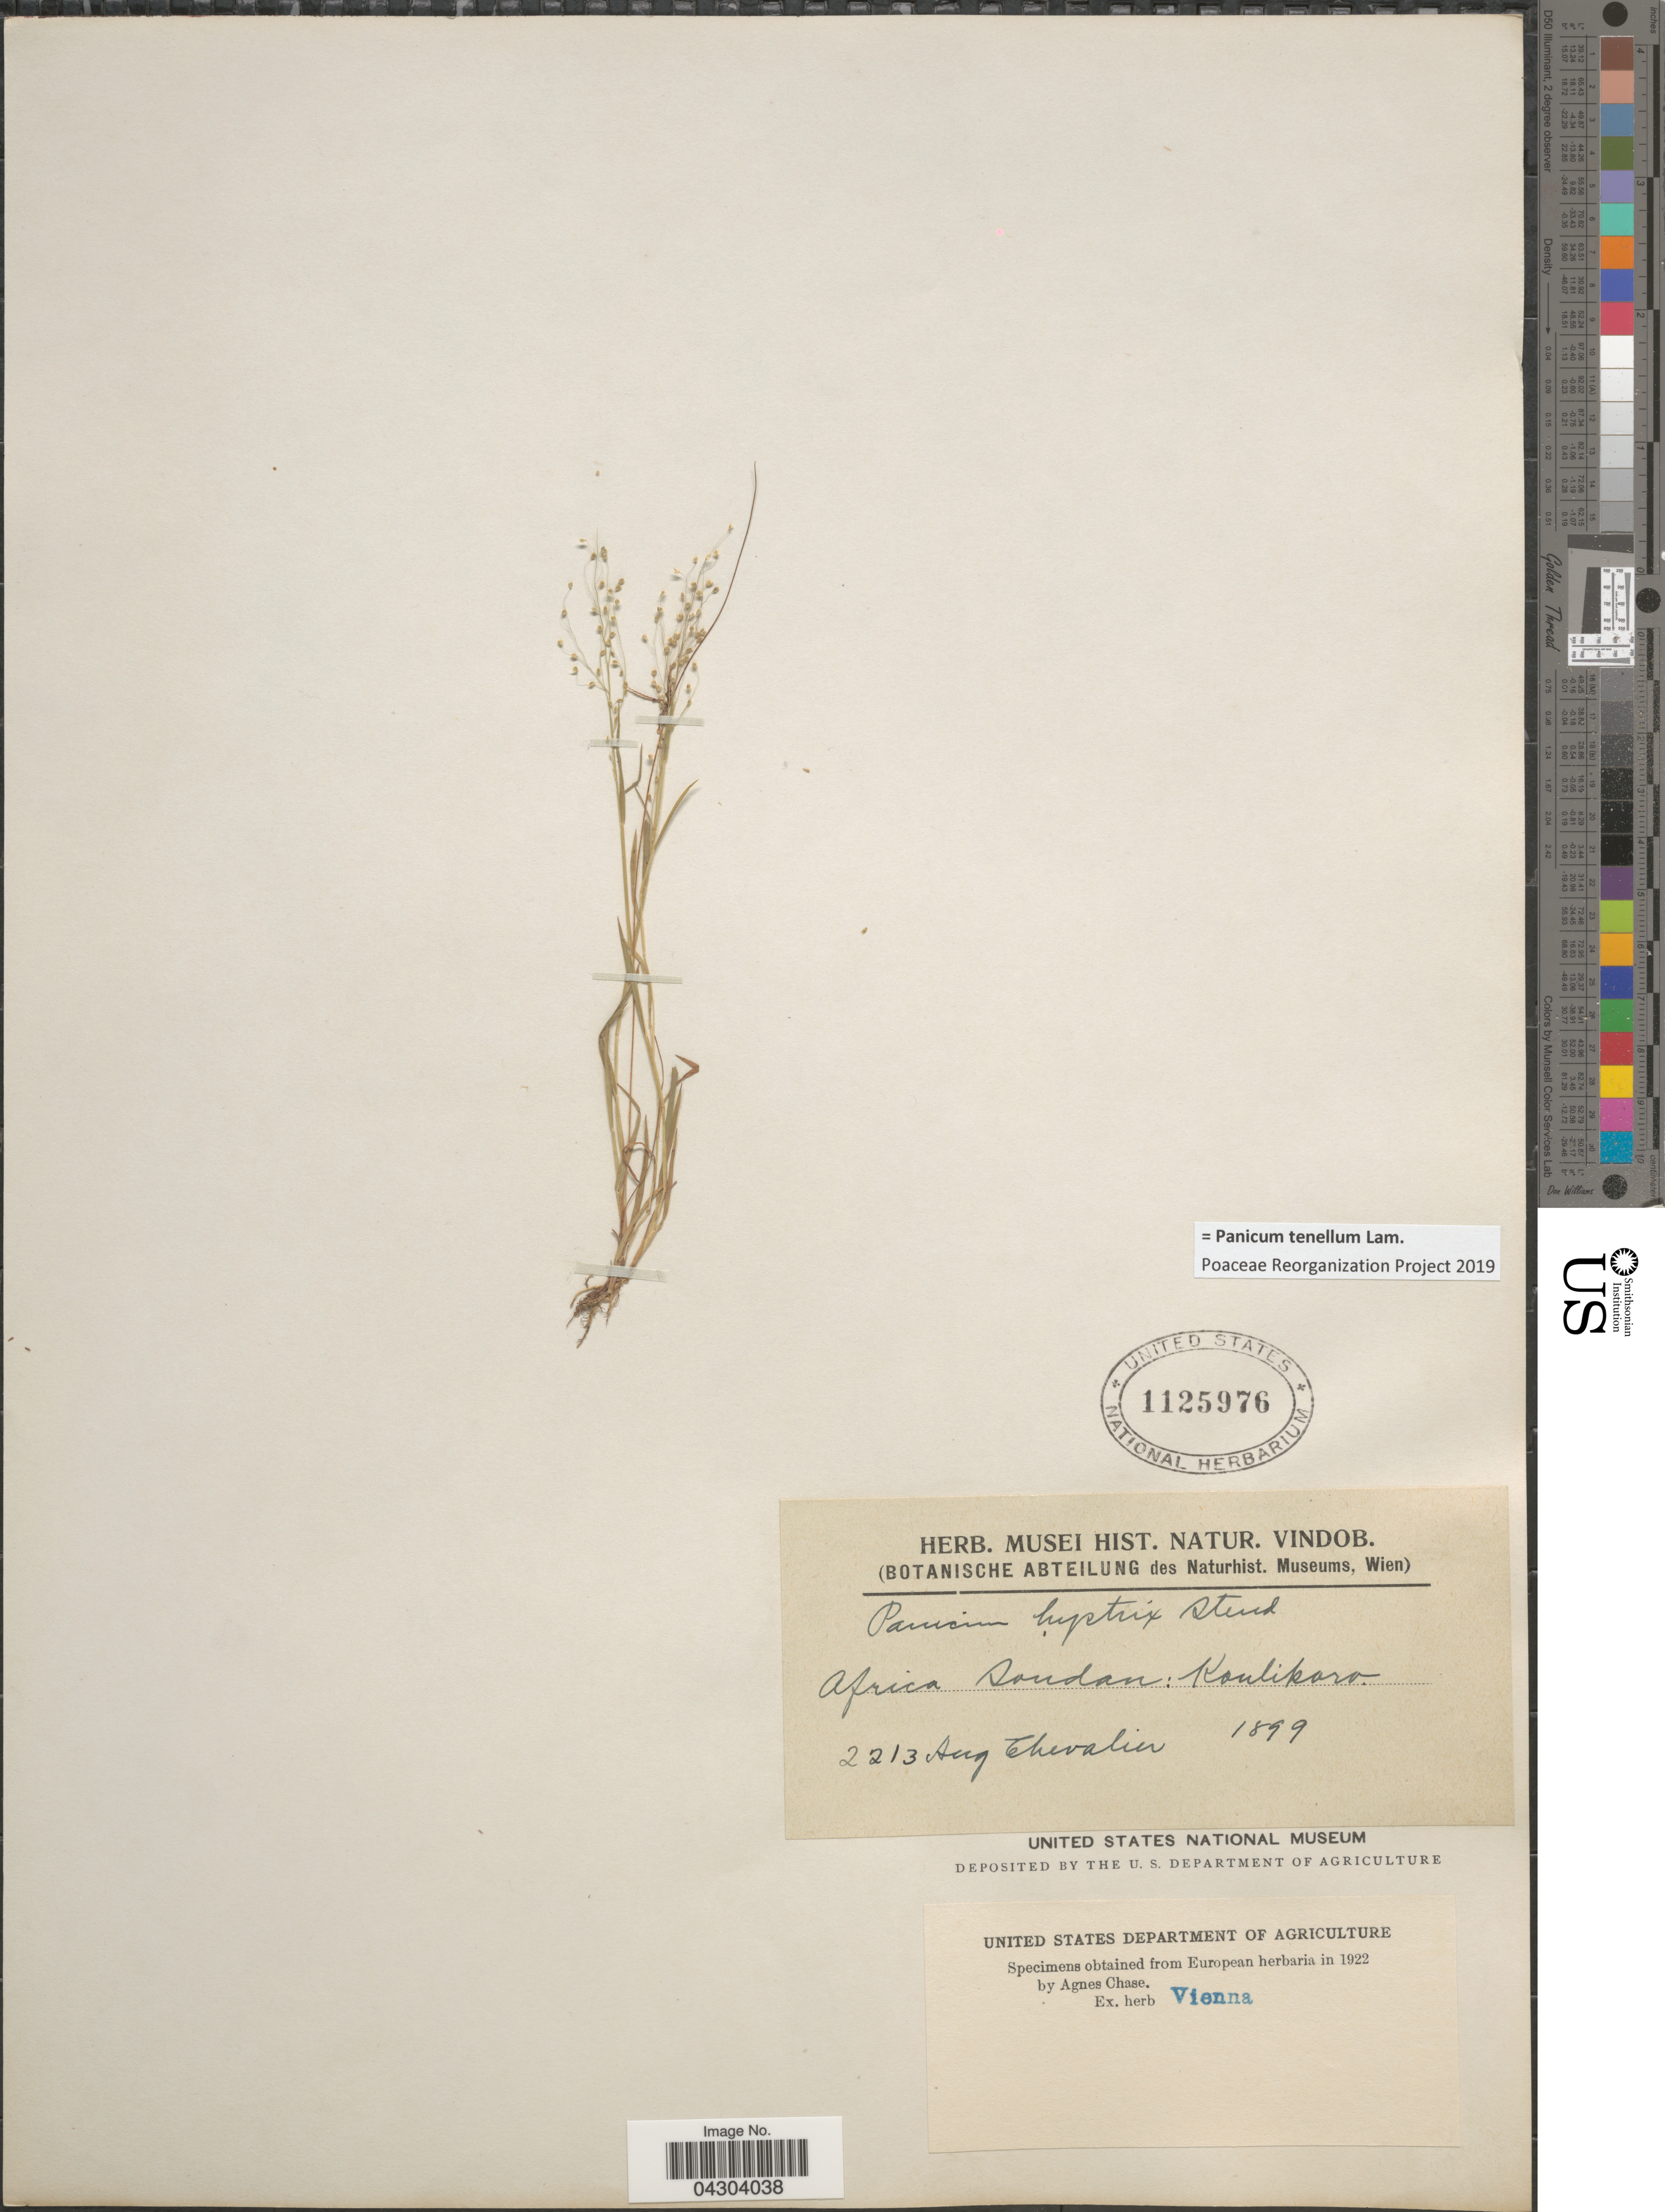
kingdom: Plantae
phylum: Tracheophyta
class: Liliopsida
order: Poales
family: Poaceae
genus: Panicum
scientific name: Panicum tenellum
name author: Lam.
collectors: Chevalier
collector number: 2213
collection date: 1899-08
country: Sudan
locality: Soudan: Koulikoro.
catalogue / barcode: US 1125976